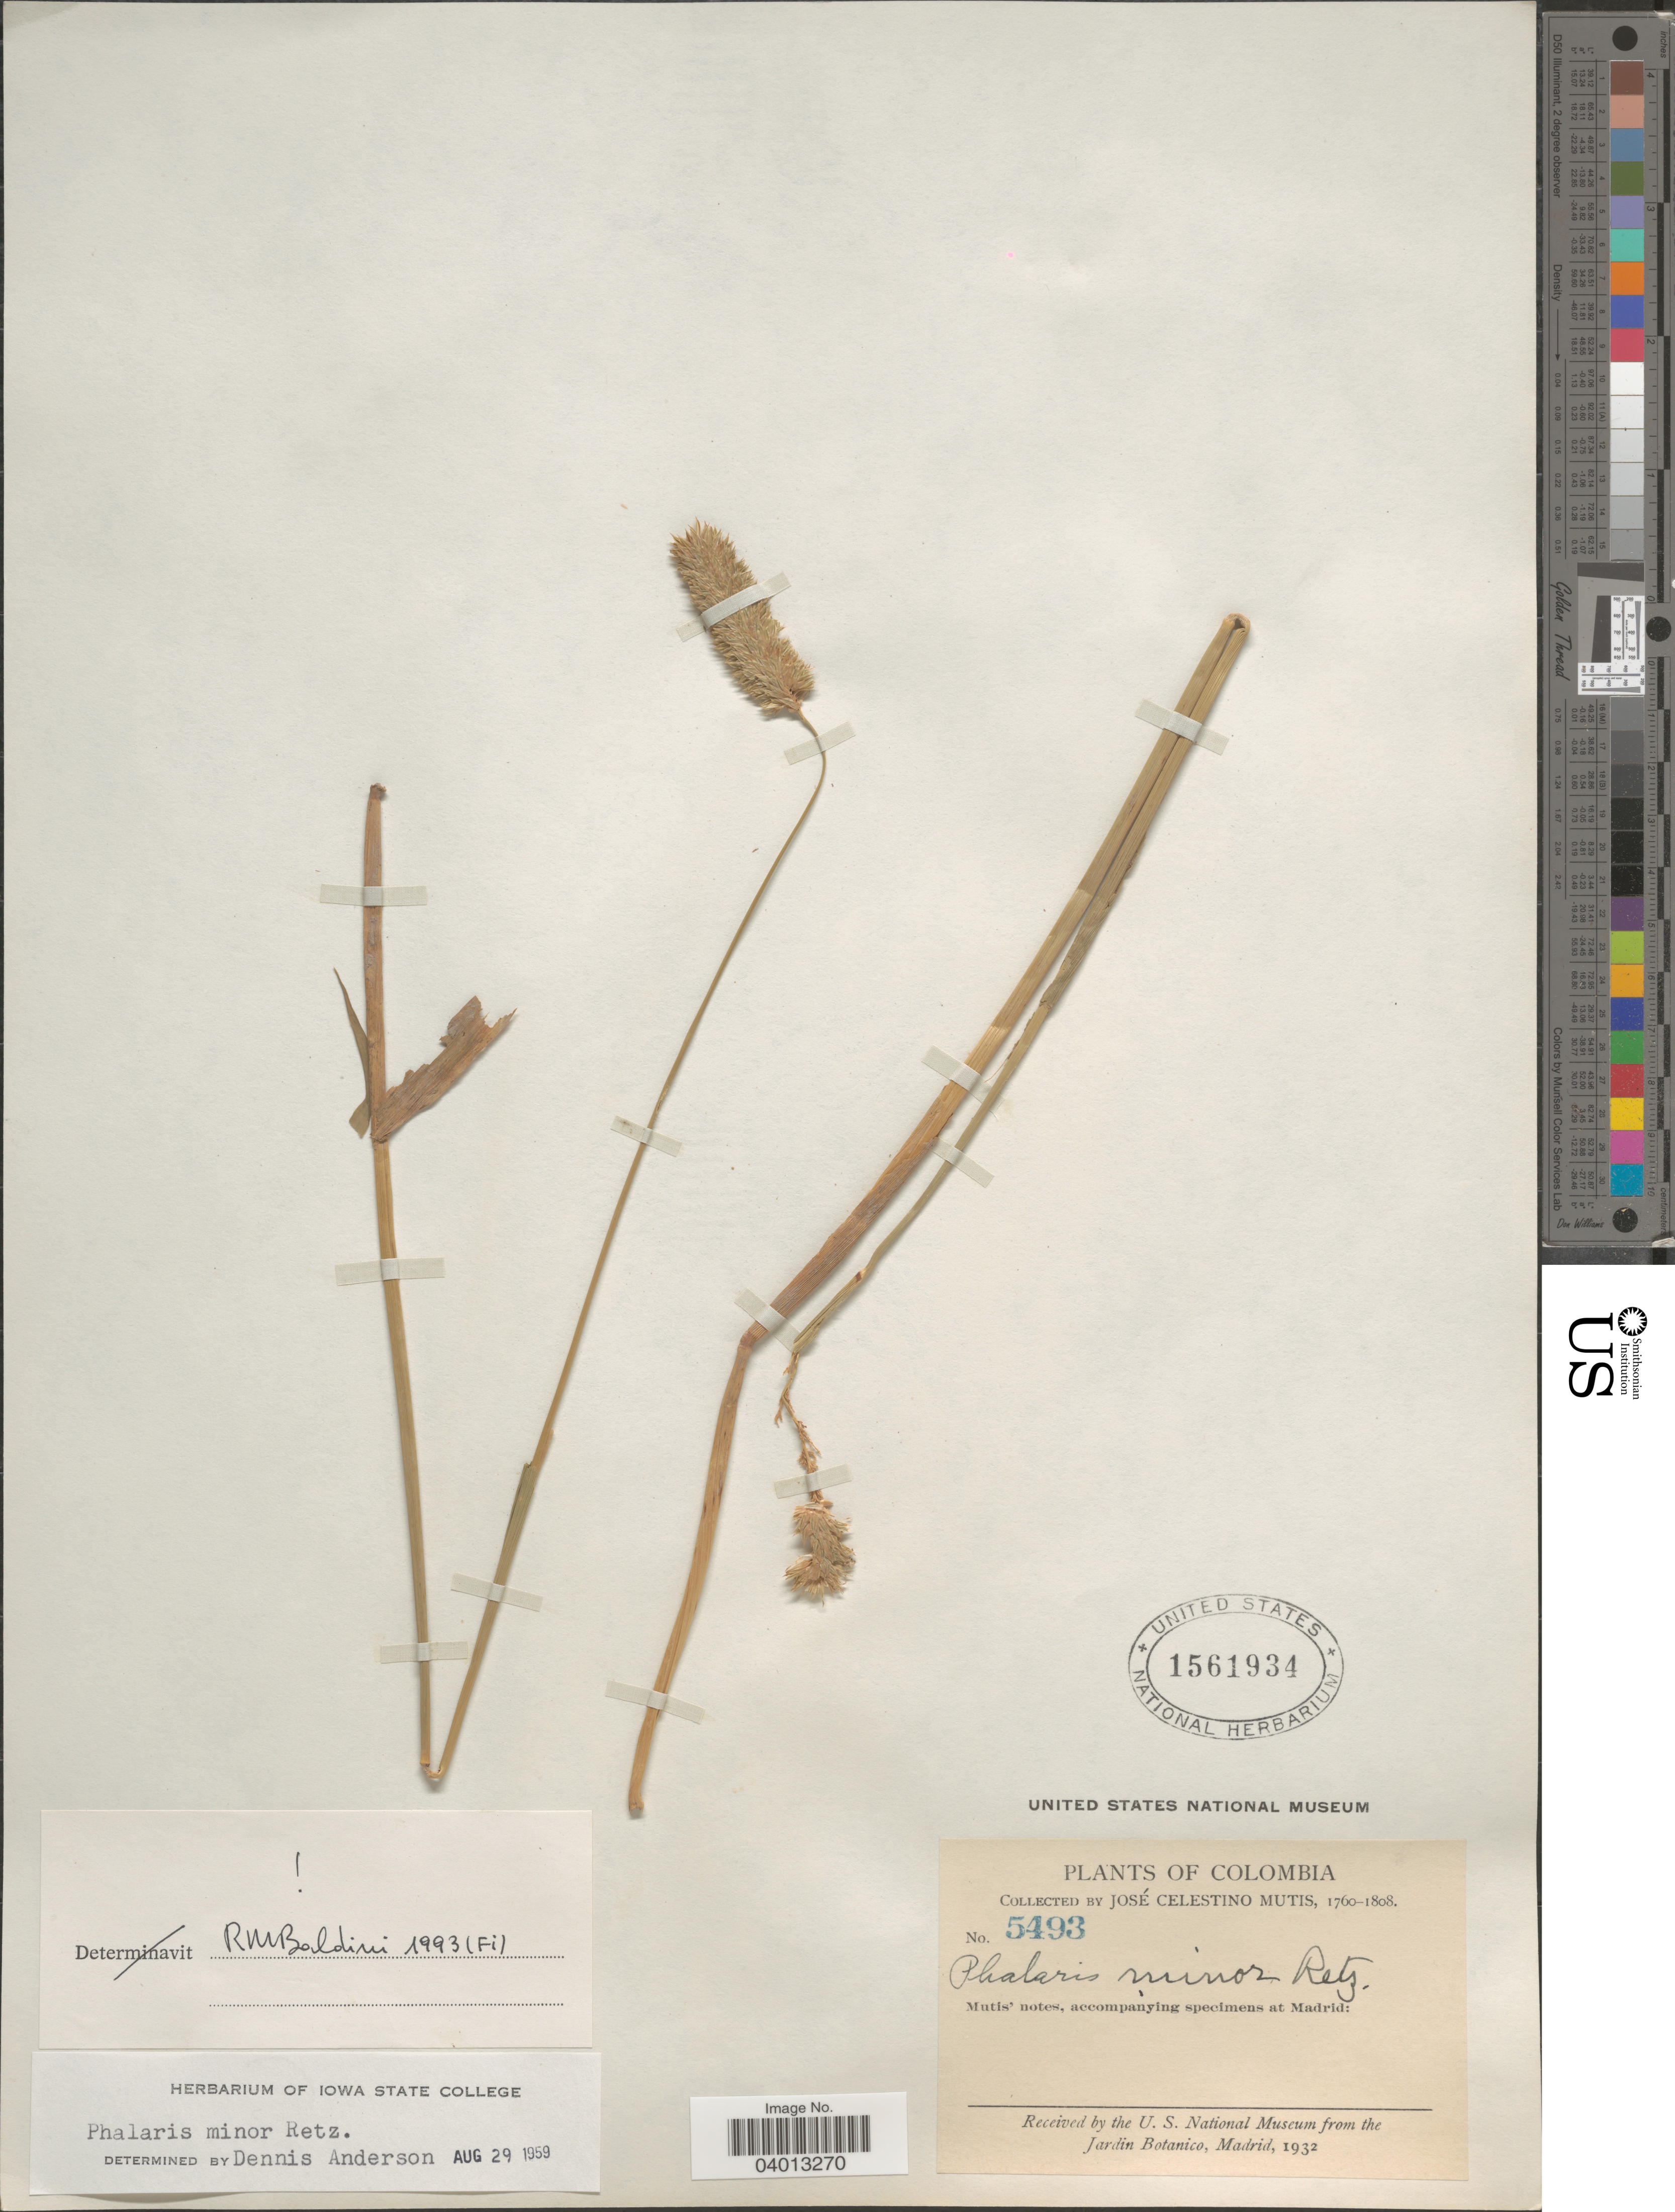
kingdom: Plantae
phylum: Tracheophyta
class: Liliopsida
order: Poales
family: Poaceae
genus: Phalaris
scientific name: Phalaris minor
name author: Retz.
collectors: J. C. B. Mutis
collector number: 5493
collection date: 1760/1808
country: Colombia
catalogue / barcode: US 1561934